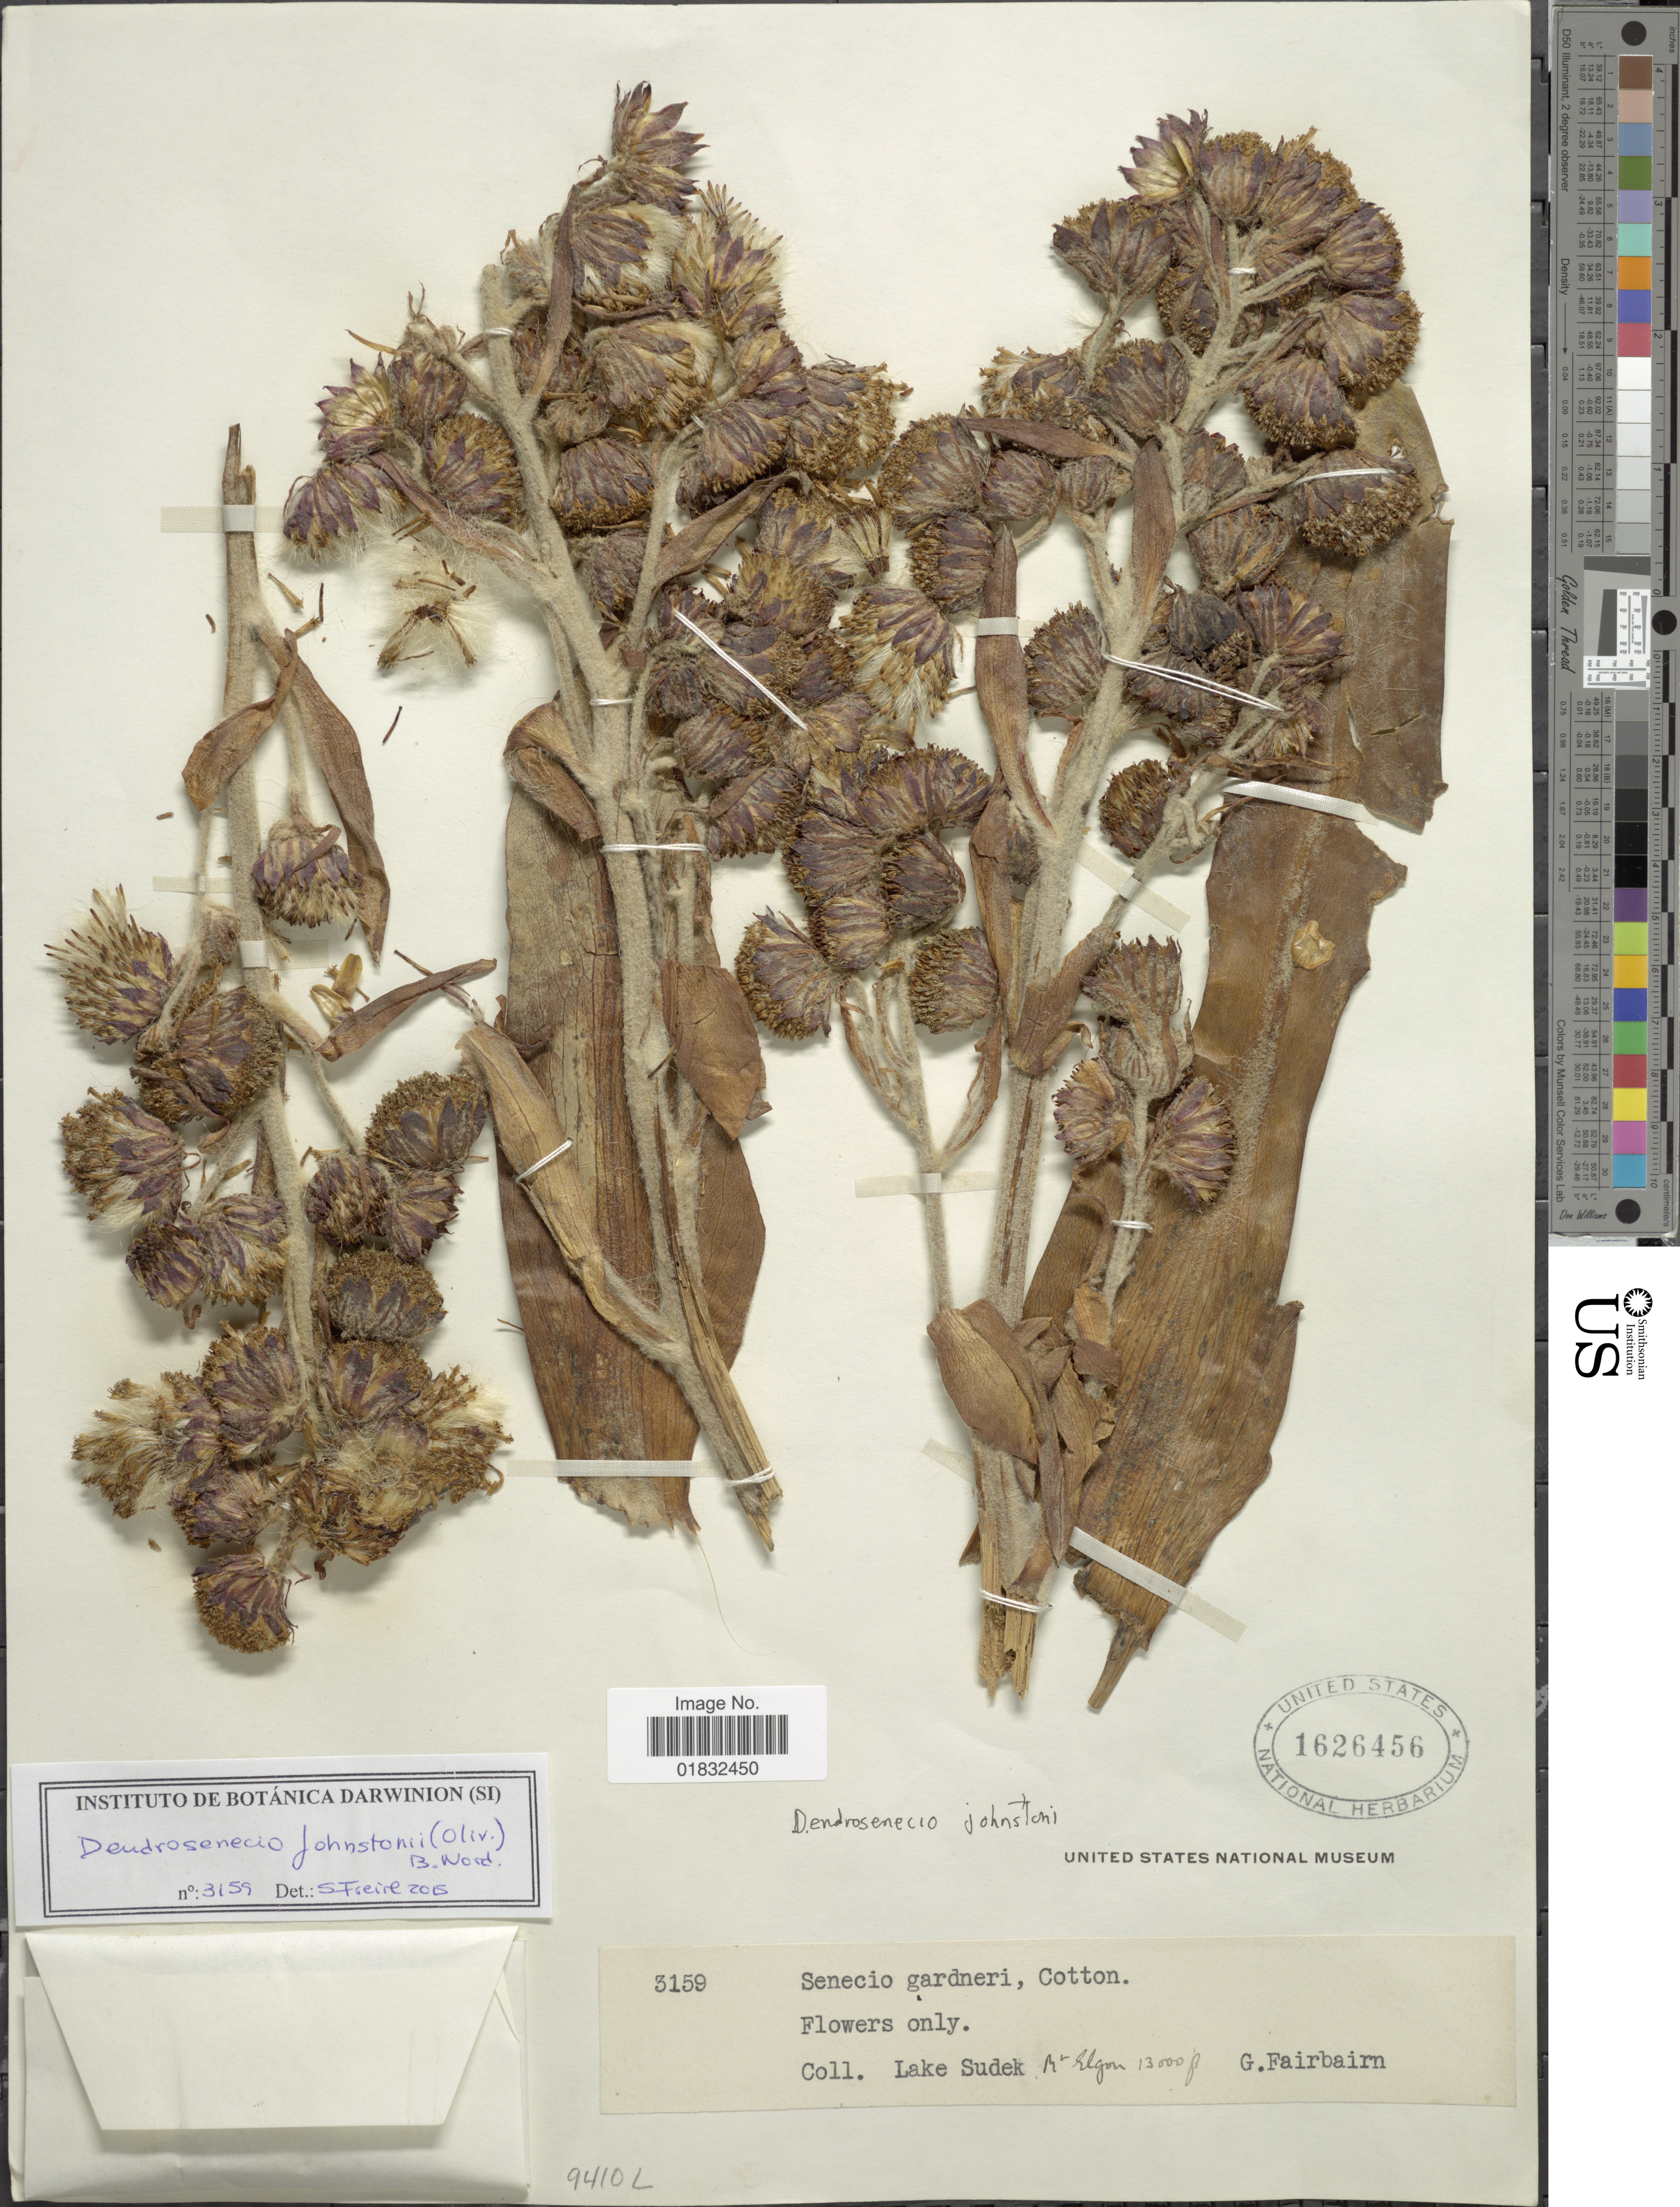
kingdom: Plantae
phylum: Tracheophyta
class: Magnoliopsida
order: Asterales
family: Asteraceae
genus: Dendrosenecio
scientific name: Dendrosenecio johnstonii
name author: (Oliv.) B. Nord.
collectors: G. Fairbairn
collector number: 3159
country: Uganda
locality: Lake Sudek Mt Elgon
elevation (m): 3962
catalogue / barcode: US 1626456